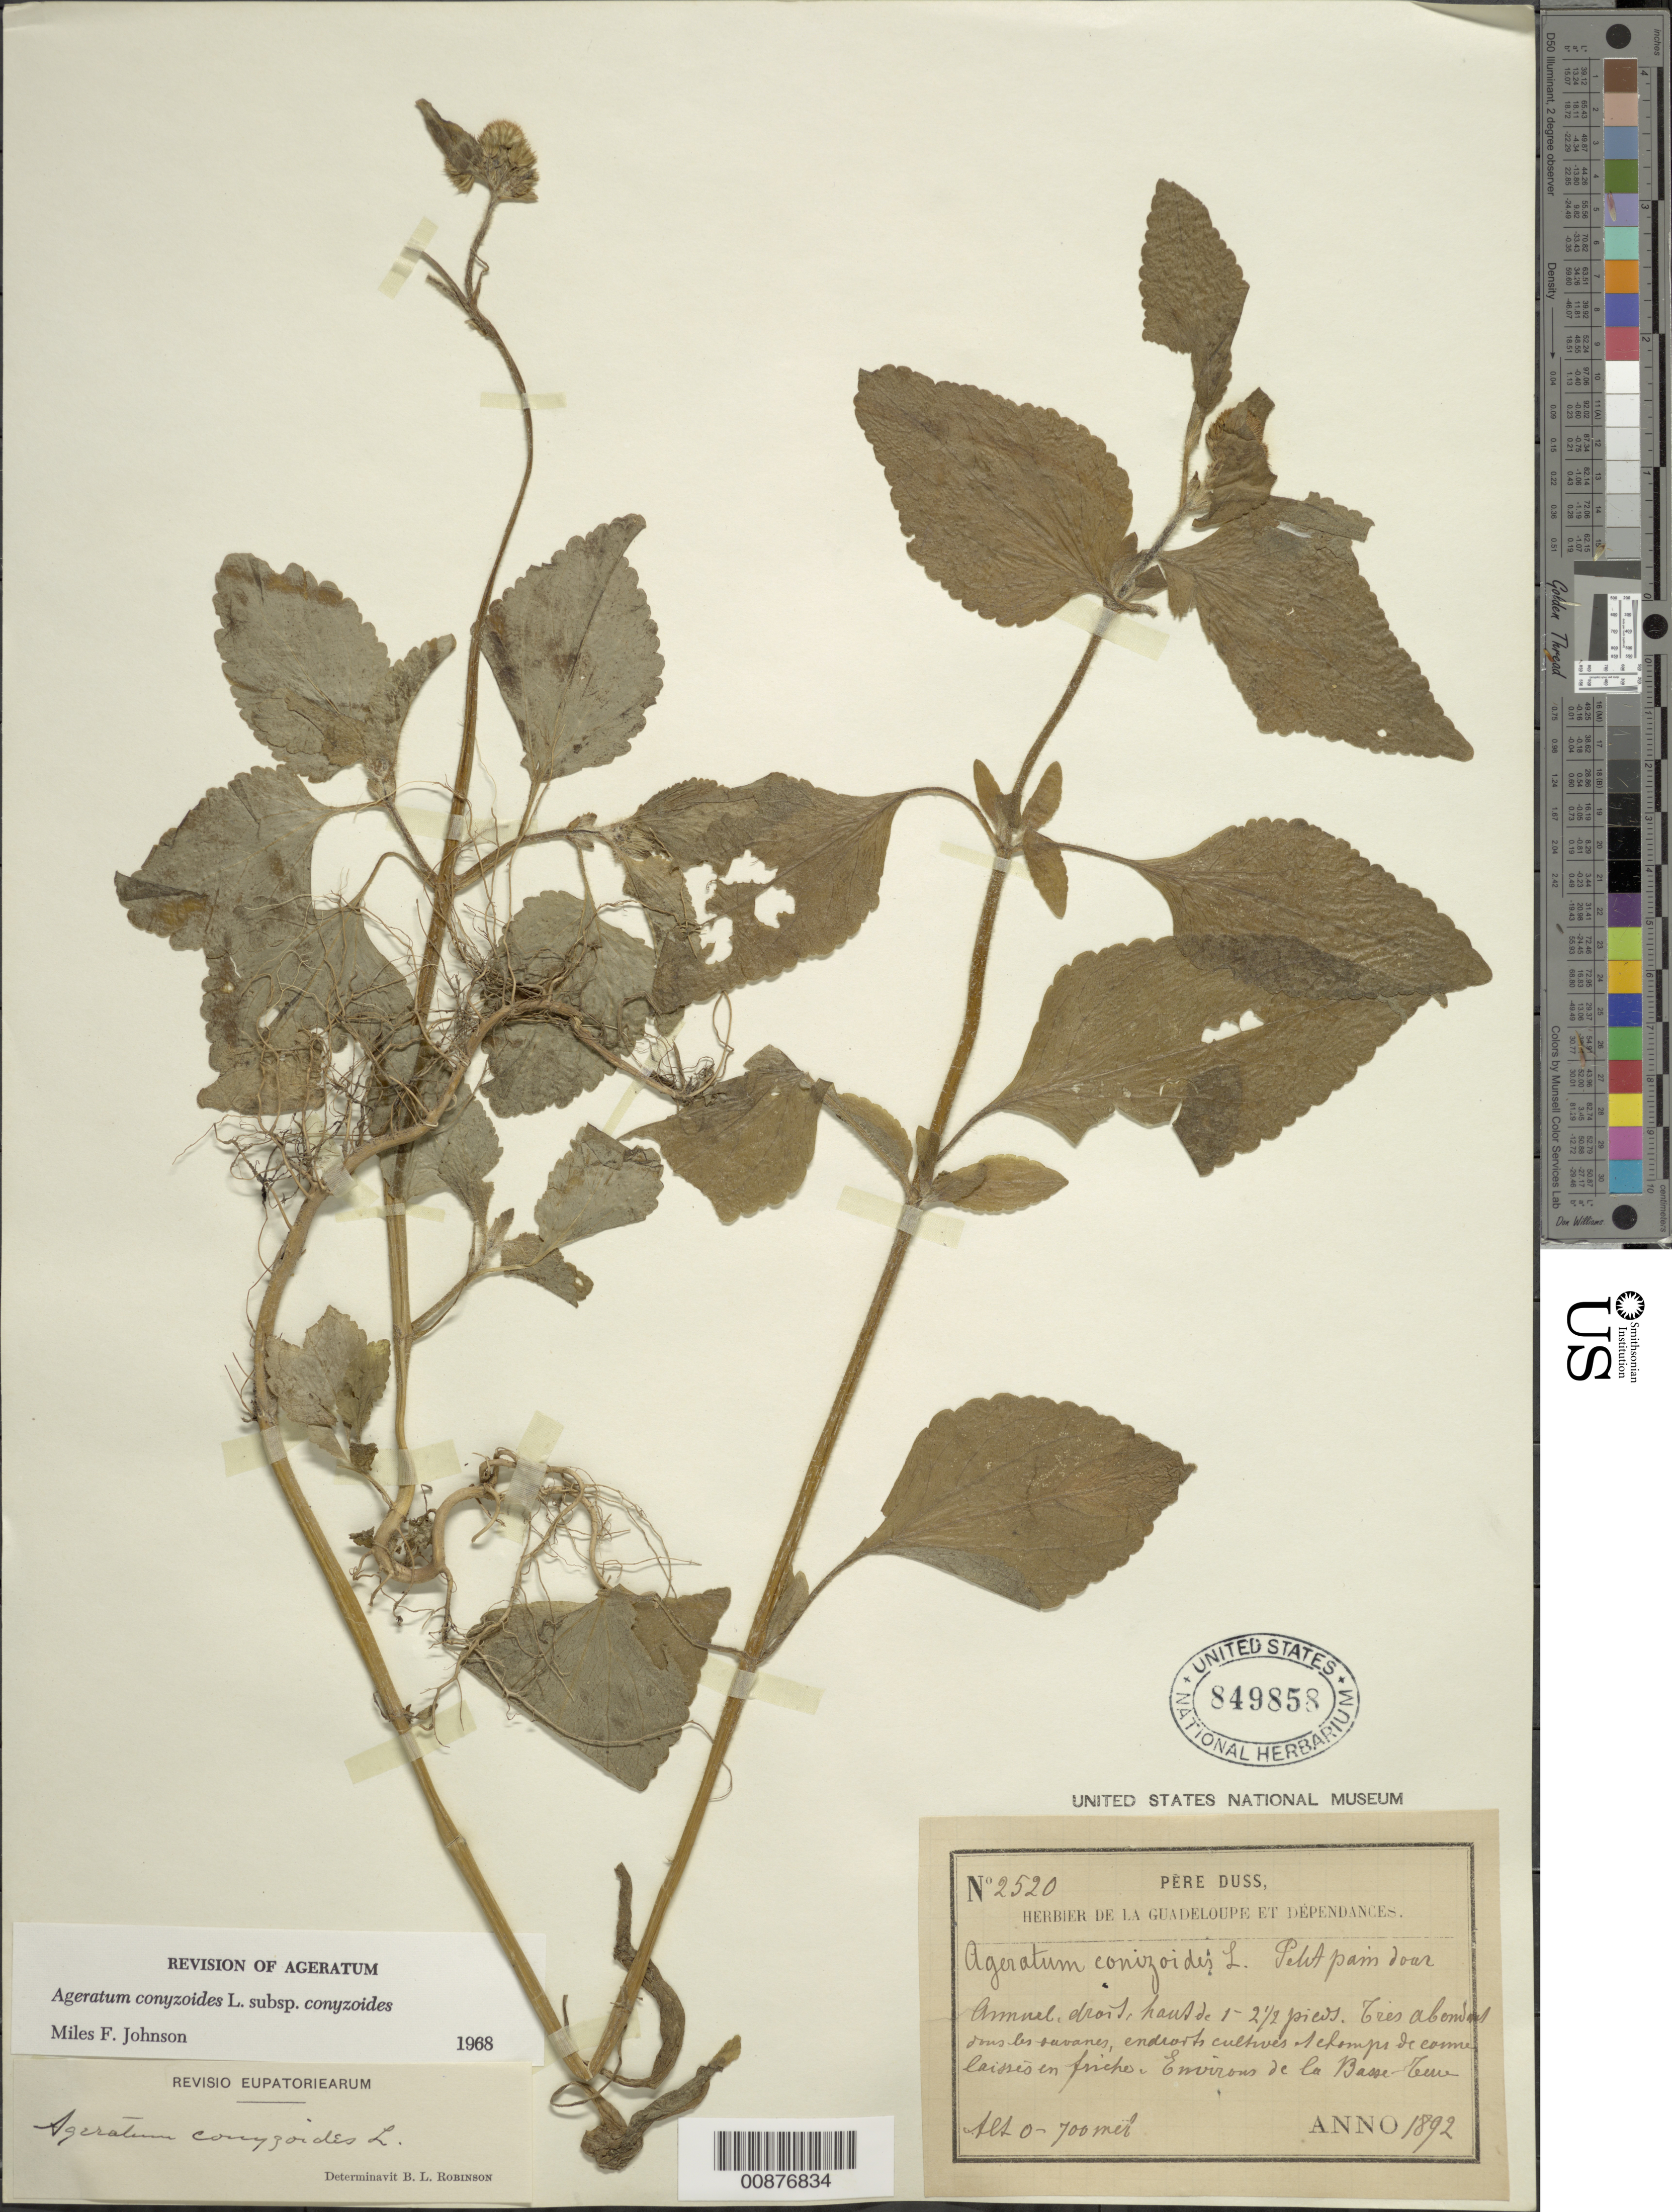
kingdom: Plantae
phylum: Tracheophyta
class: Magnoliopsida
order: Asterales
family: Asteraceae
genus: Ageratum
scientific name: Ageratum conyzoides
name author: L.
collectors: Père Duss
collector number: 2520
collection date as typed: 1892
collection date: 1892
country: Guadeloupe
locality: Environs de la Basse-Terre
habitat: Dans les savanes, endroidts cultives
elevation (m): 0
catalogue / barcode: US 849858